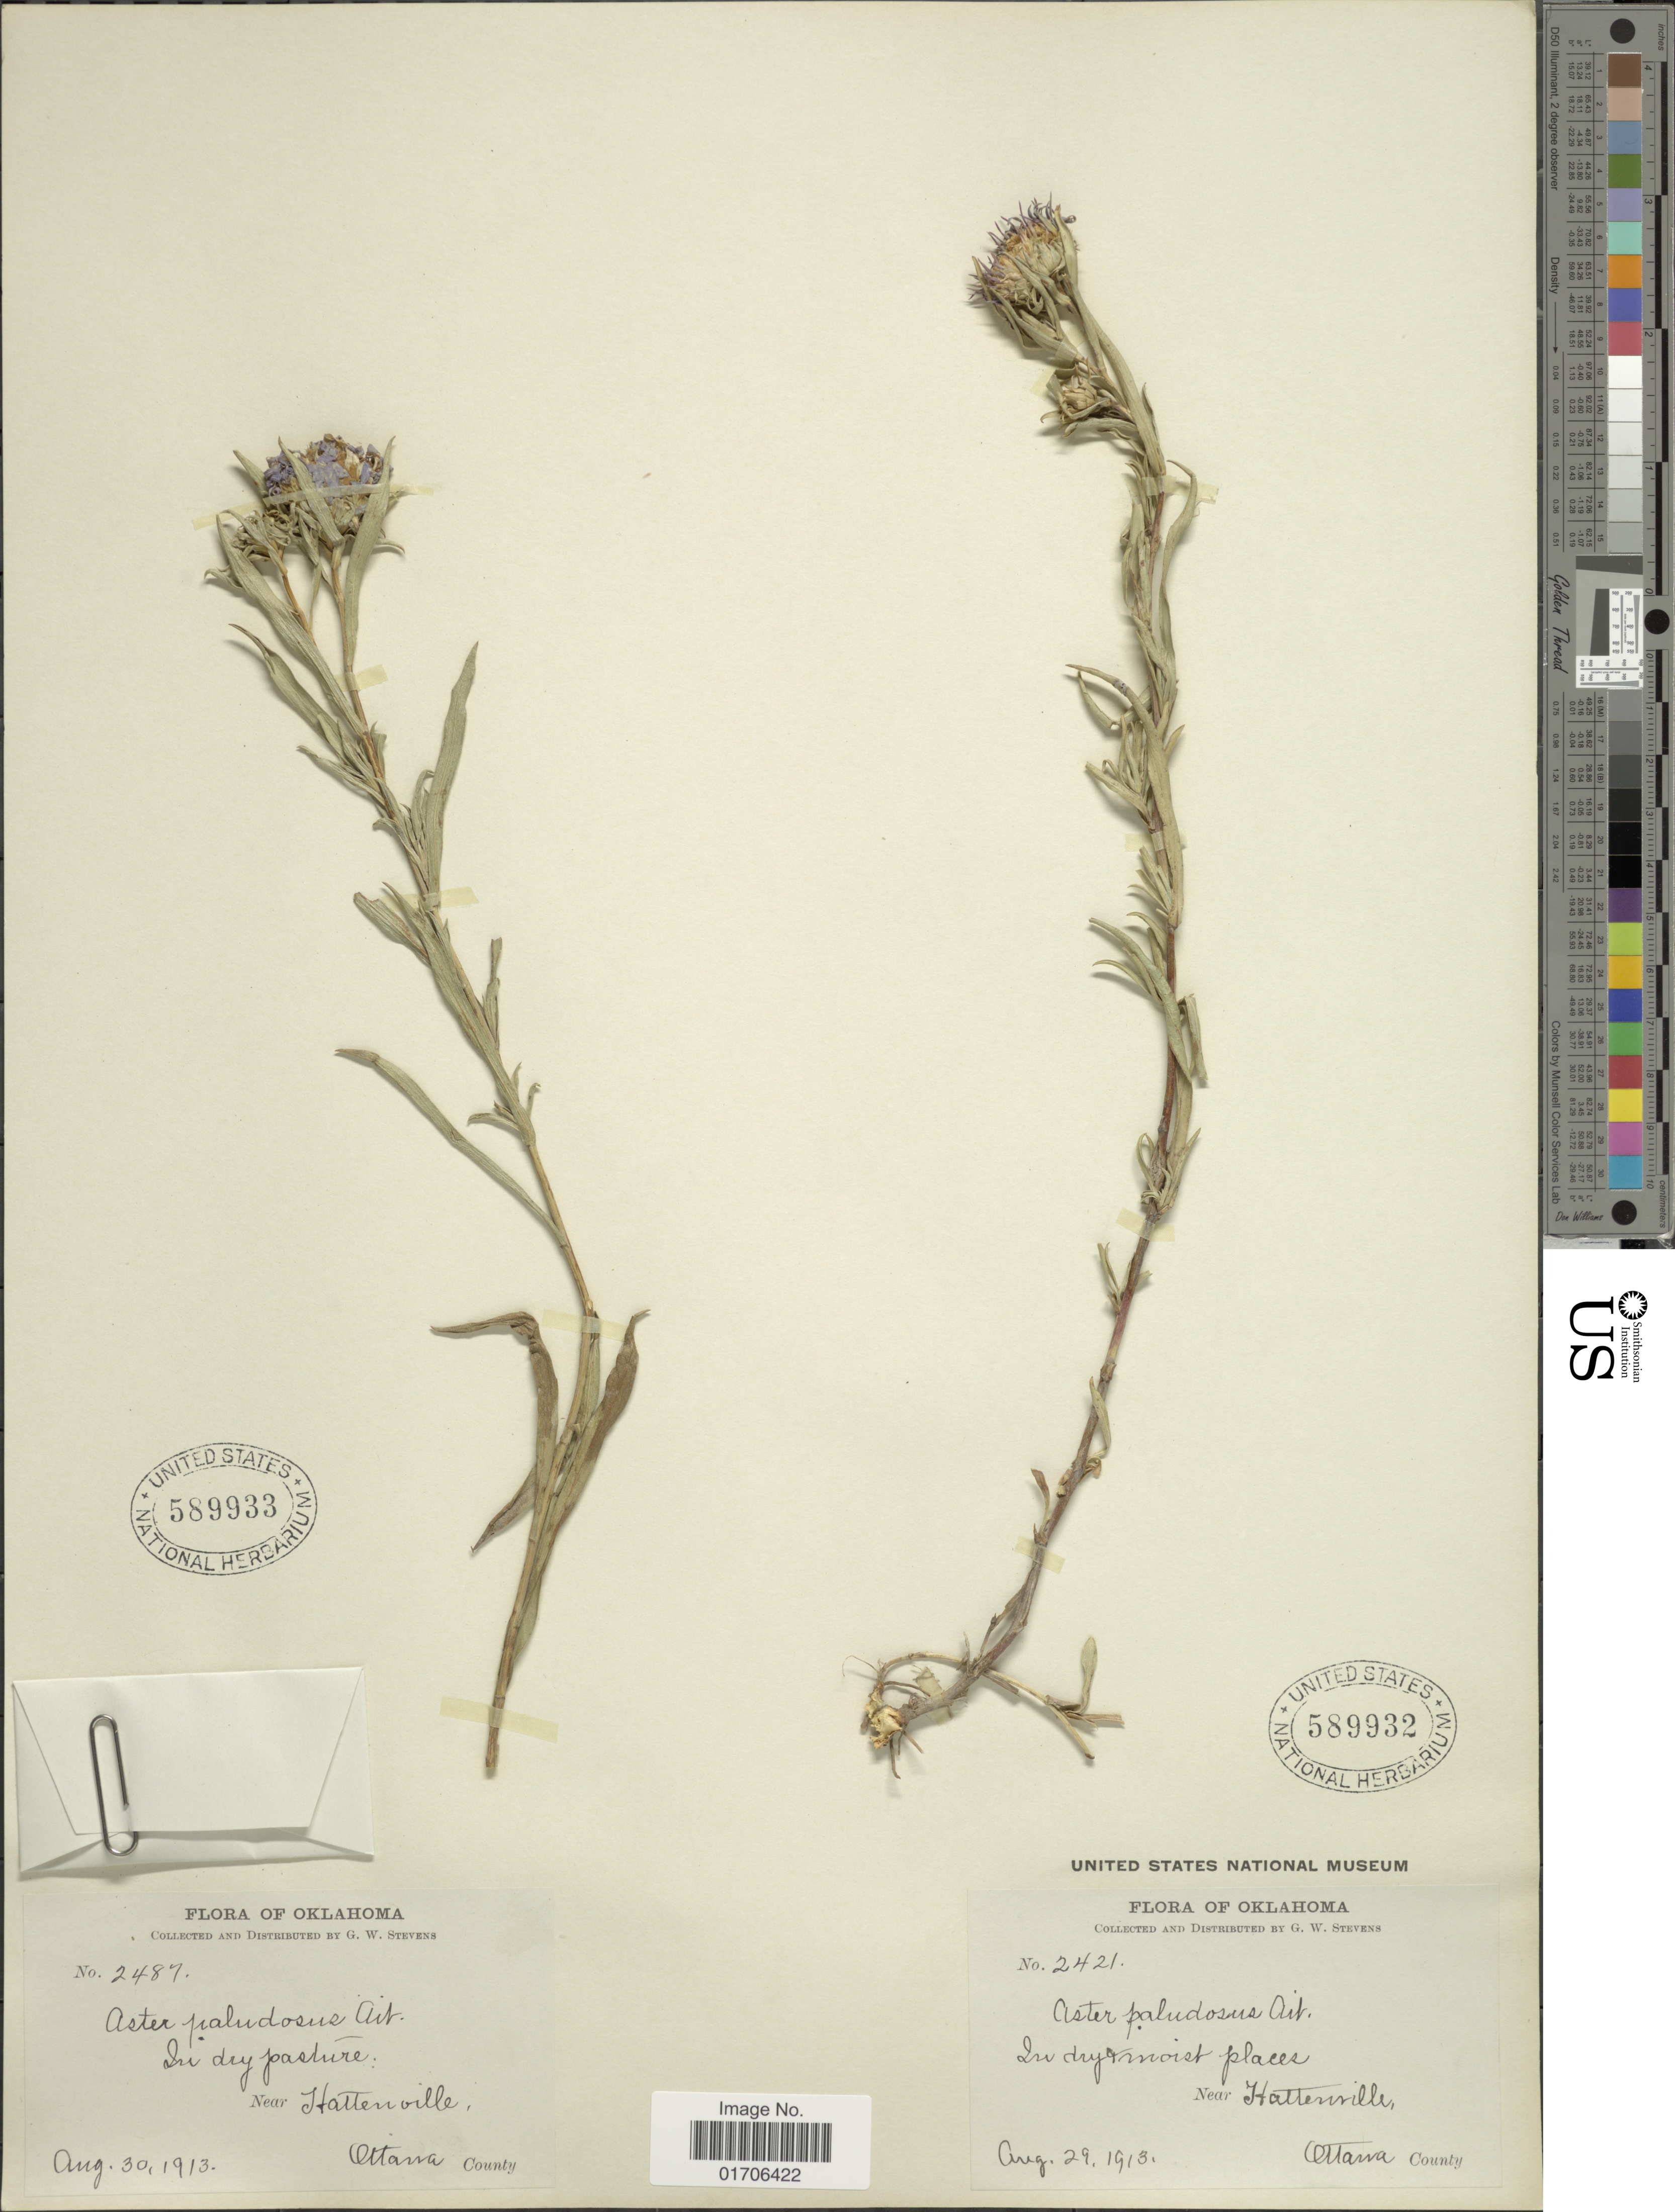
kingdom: Plantae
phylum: Tracheophyta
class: Magnoliopsida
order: Asterales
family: Asteraceae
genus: Eurybia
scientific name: Eurybia hemispherica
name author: G.L. Nesom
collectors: G. W. Stevens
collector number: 2421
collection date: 1913-08-29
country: United States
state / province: Oklahoma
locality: Oklahoma. In dry moist places near Hattenville, Ottawa County.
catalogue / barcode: US 589932